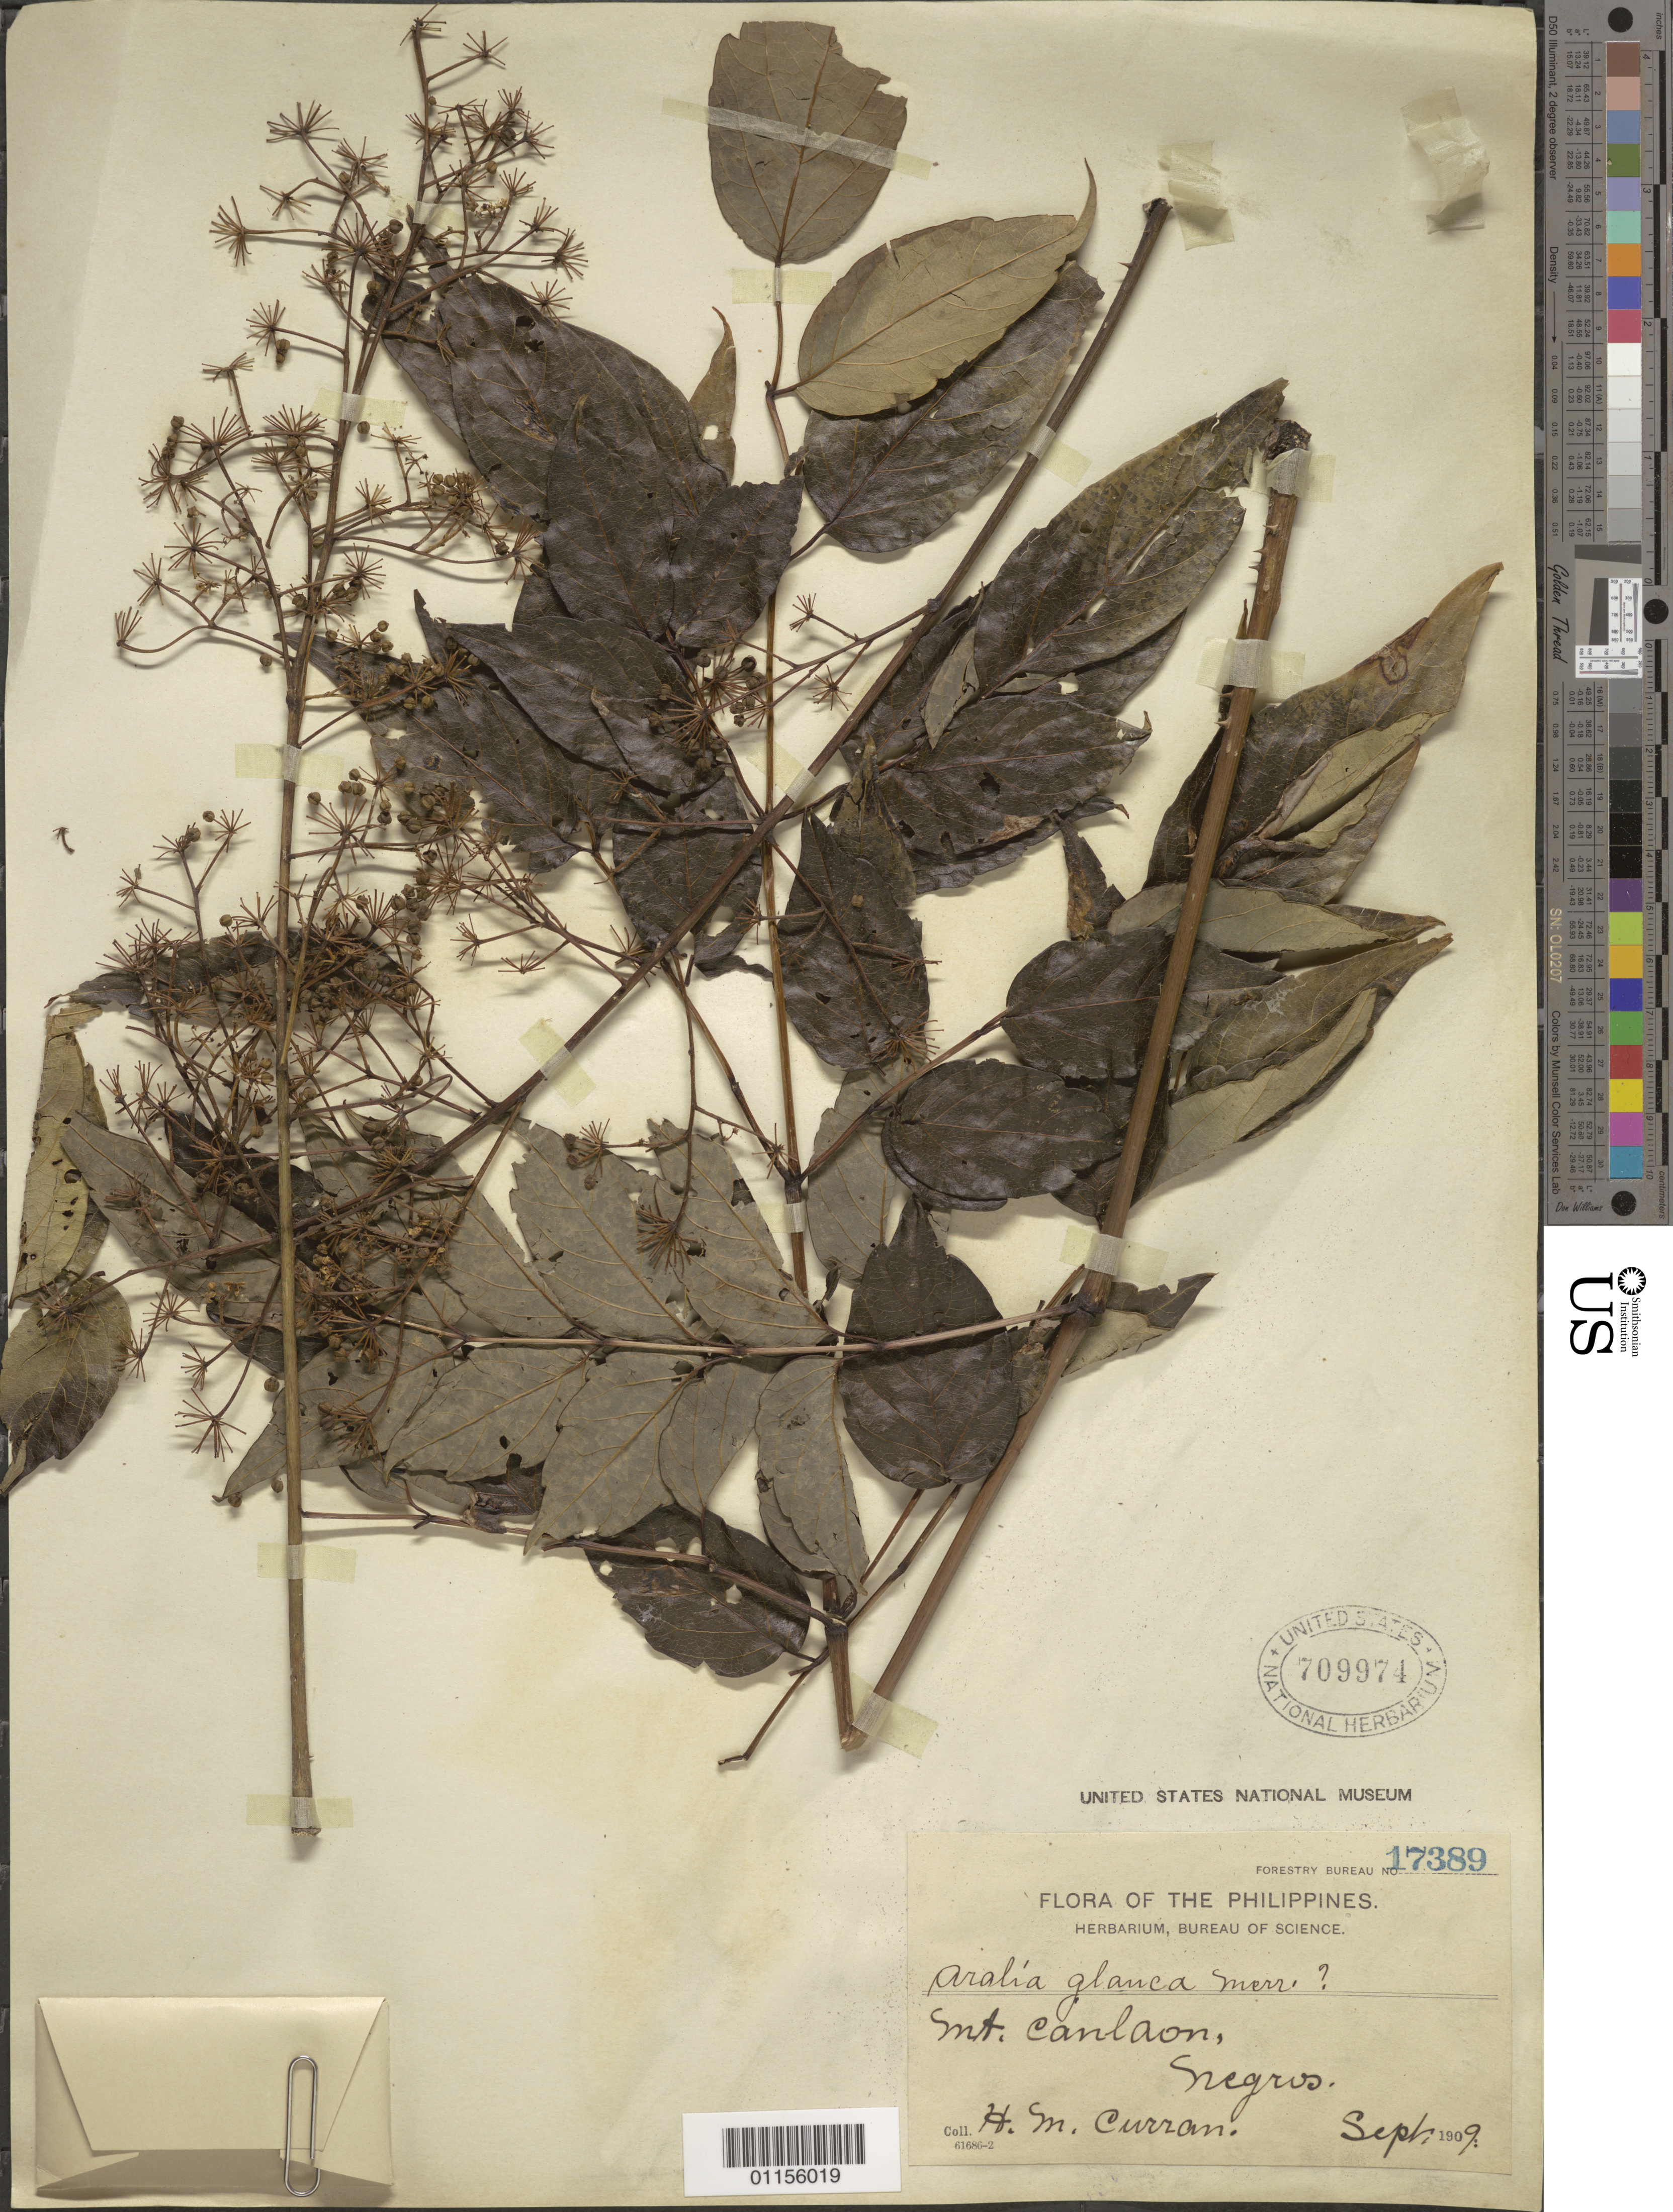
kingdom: Plantae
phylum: Tracheophyta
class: Magnoliopsida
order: Apiales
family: Araliaceae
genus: Aralia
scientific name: Aralia glauca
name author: Merr.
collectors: H. M. Curran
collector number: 17389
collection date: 1909-09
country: Philippines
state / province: Central Visayas / Western Visayas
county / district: Negros Occidental / Negros Oriental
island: Negros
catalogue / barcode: US 709974